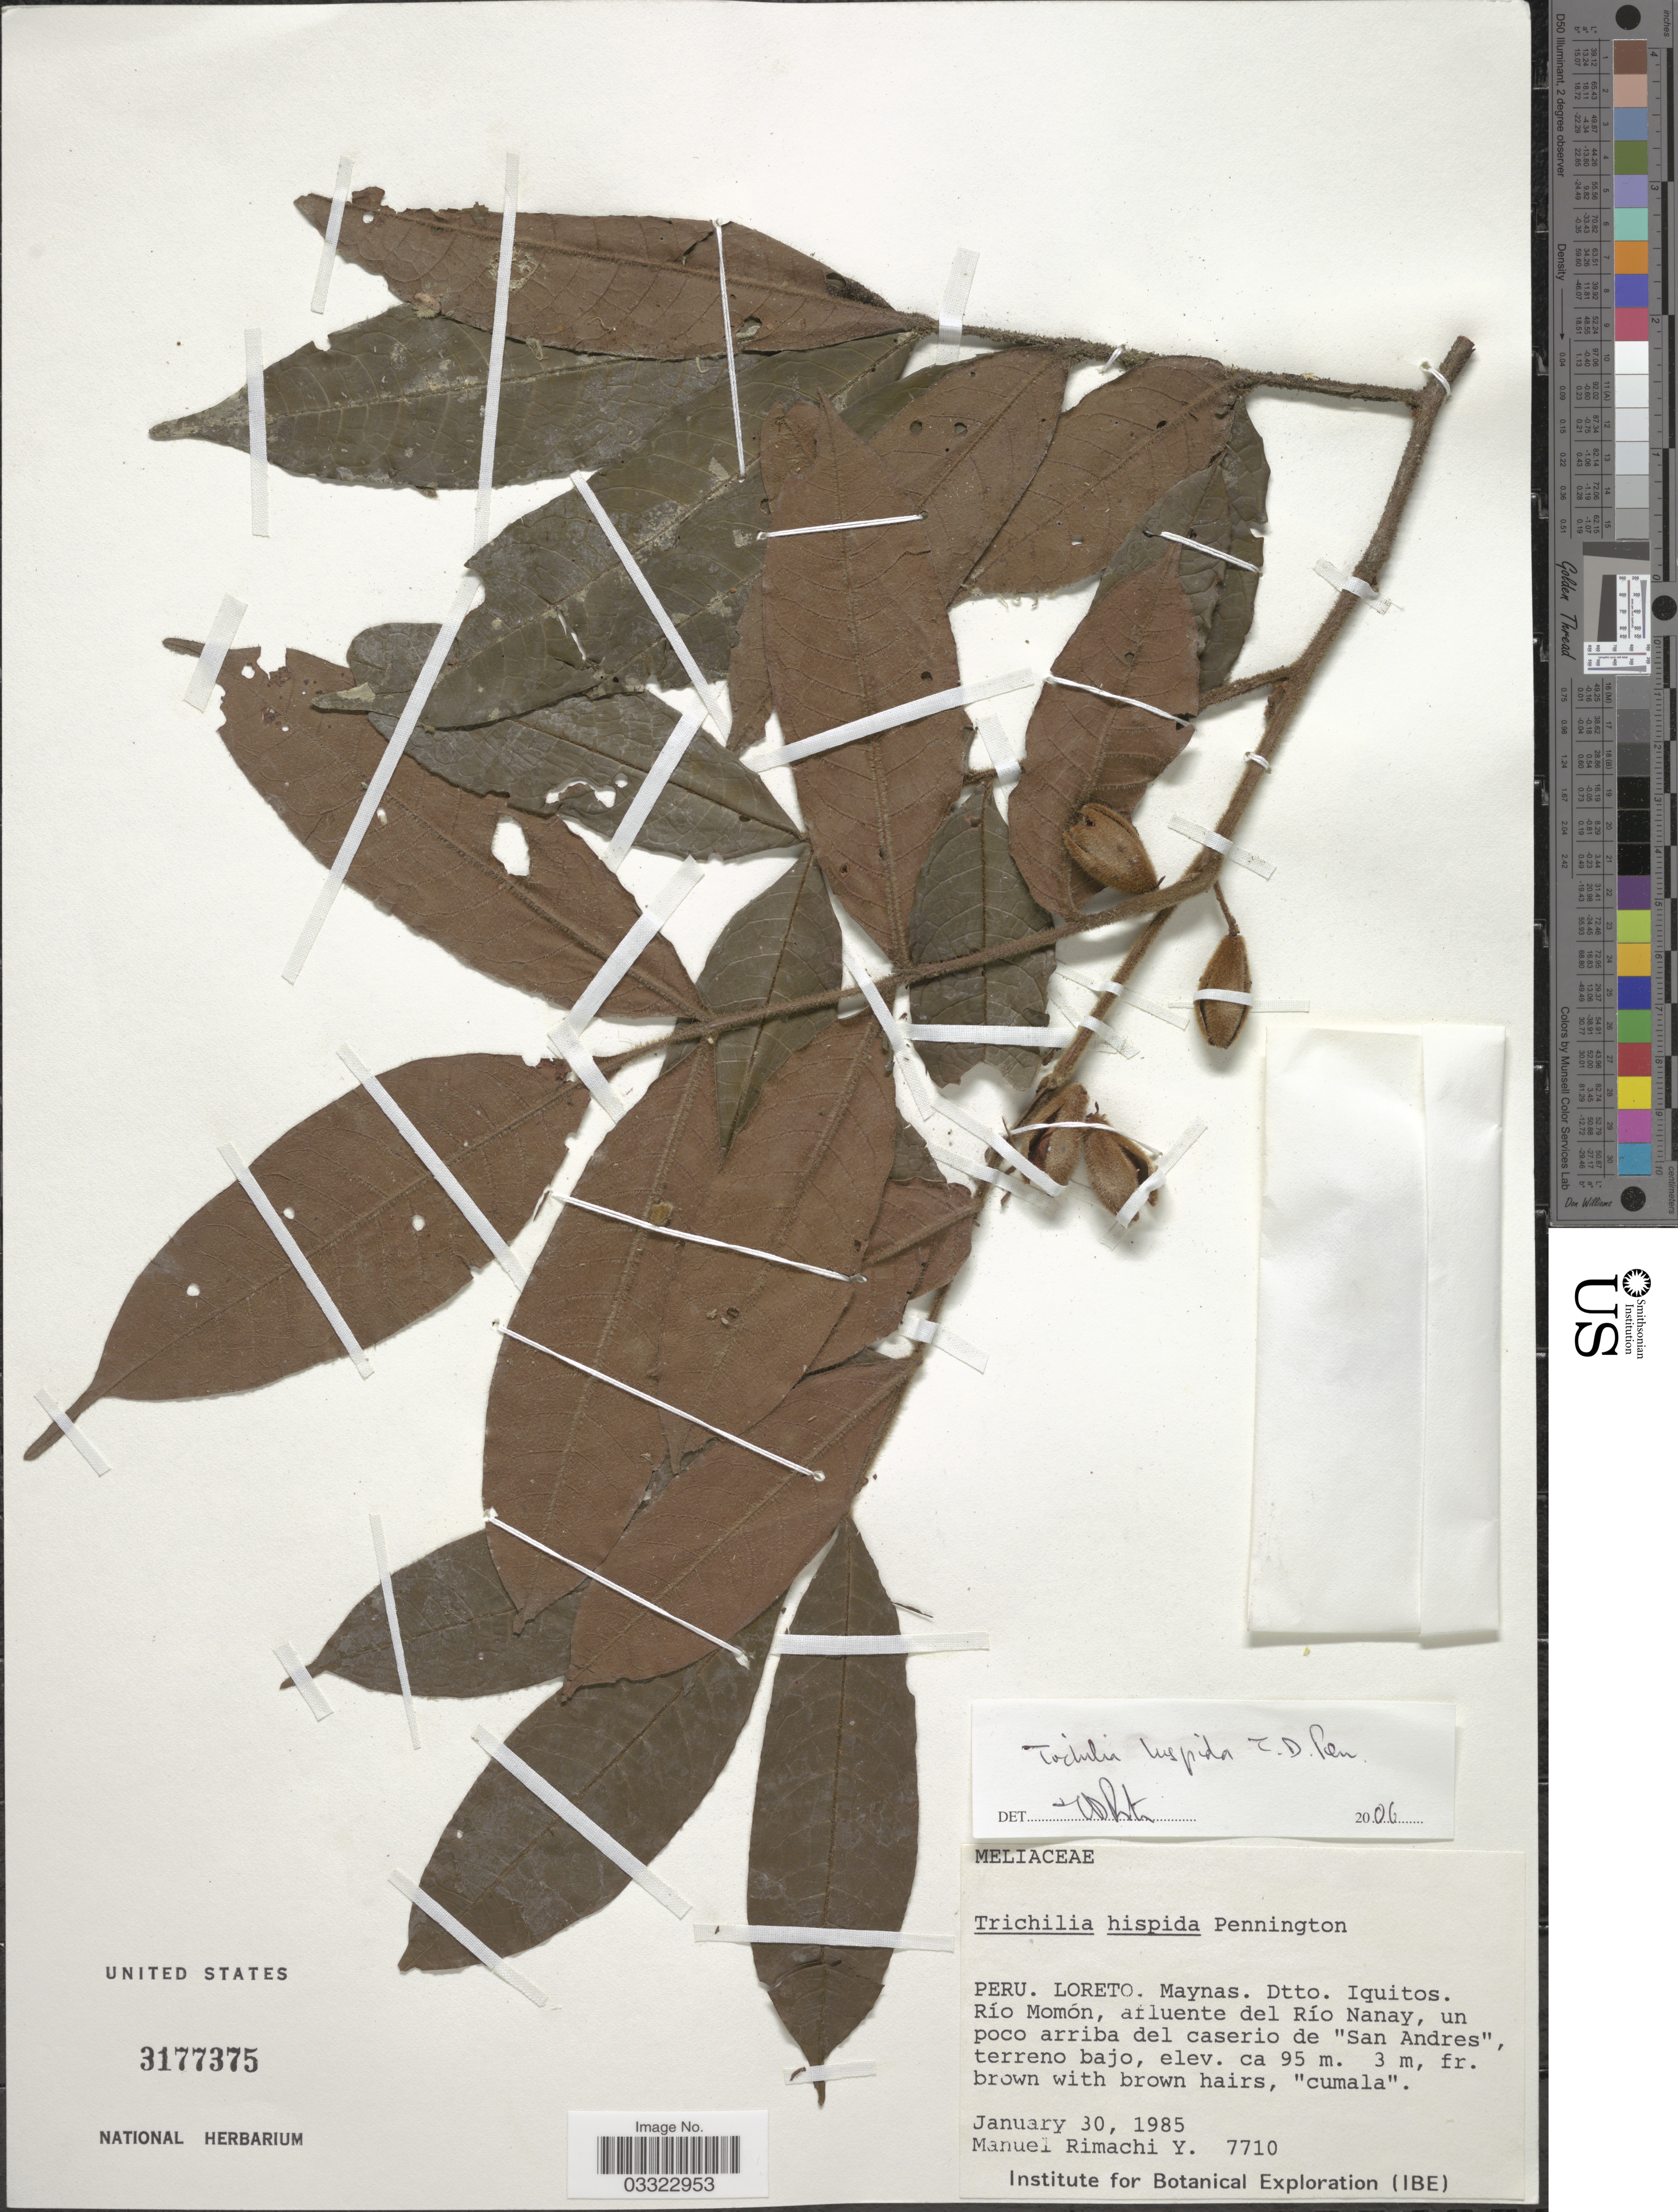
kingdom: Plantae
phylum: Tracheophyta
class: Magnoliopsida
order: Sapindales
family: Meliaceae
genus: Trichilia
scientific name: Trichilia hispida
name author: T.D. Penn.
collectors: M. Rimachi Y.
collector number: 7710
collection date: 1985-01-30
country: Peru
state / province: Loreto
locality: Maynas. Dtto. Iquitos. Río Momón, afluente de Río Nanay, un poco arriba del caserio de "San Andres".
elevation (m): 95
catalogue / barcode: US 3177375